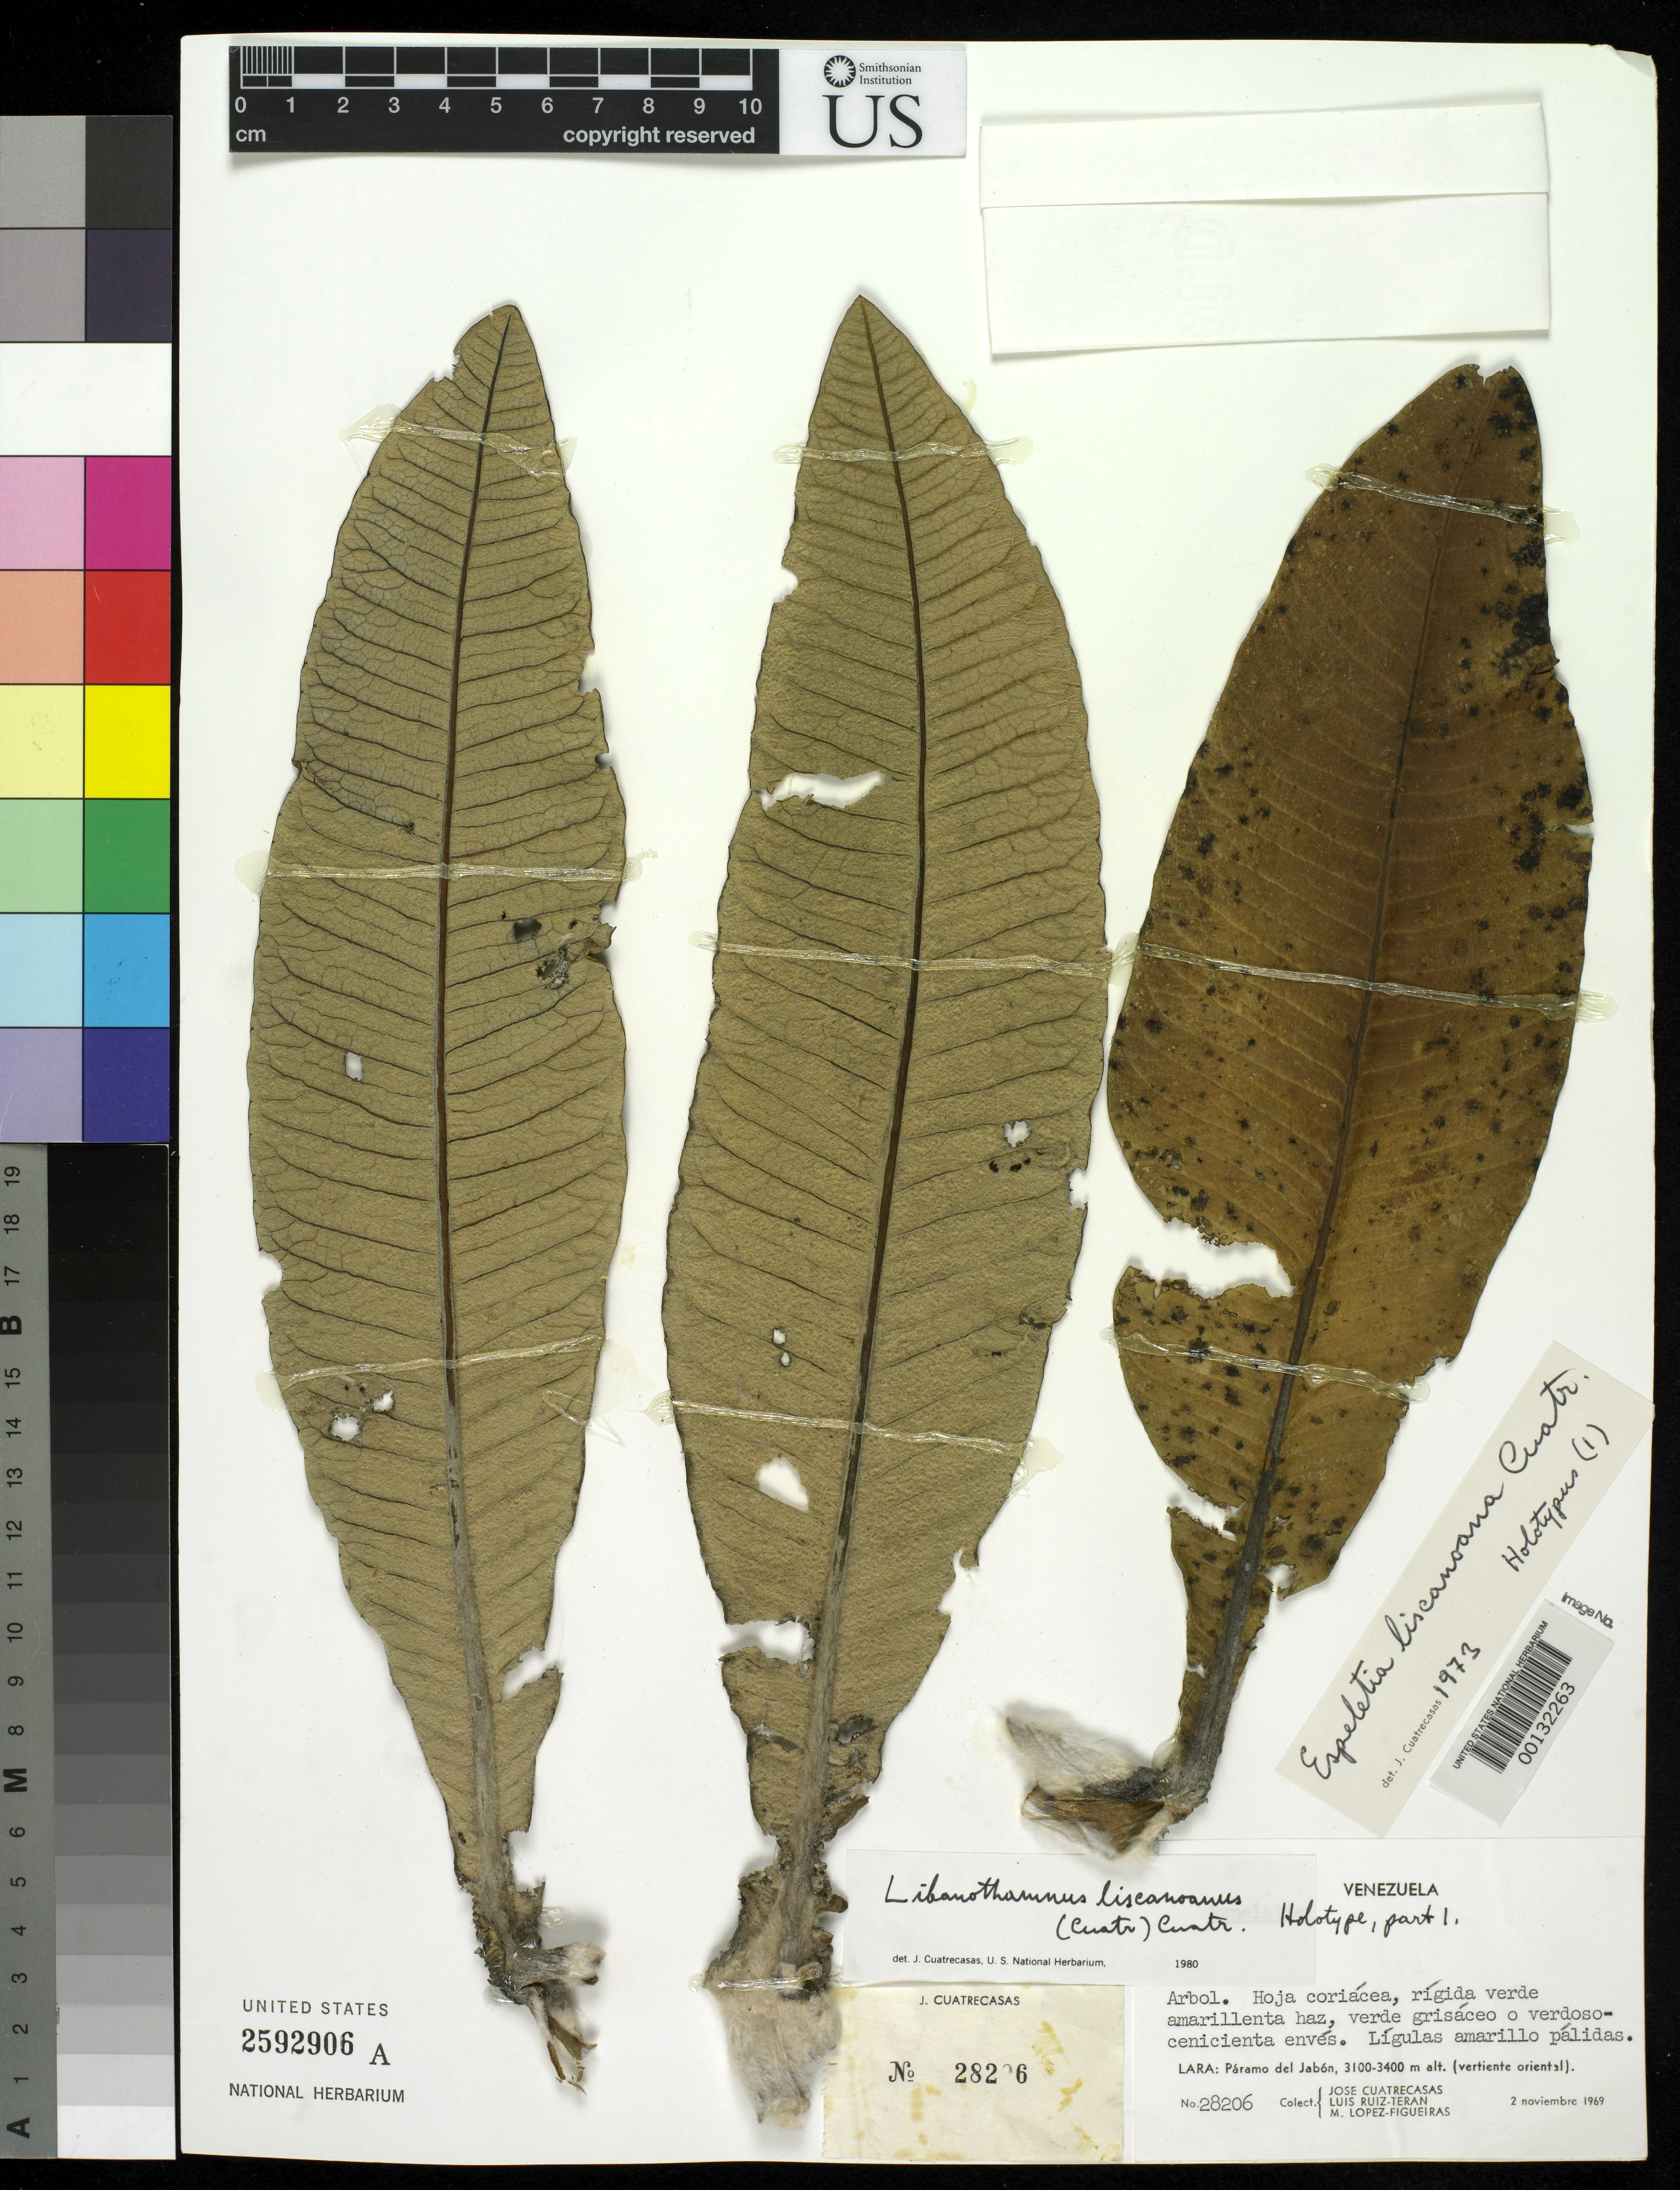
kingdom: Plantae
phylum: Tracheophyta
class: Magnoliopsida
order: Asterales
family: Asteraceae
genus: Espeletia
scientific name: Espeletia liscanoana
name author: Cuatrec.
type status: Holotype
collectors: J. Cuatrecasas, L. E. Ruíz-Terán & M. López Figueiras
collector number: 28206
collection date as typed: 02 Nov 1969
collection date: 1969-11-02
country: Venezuela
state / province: Lara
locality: Páramo del Jabon, vertiente oriental. [Páramo del Jabon, E slope].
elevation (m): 3100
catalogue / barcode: US 2592906A